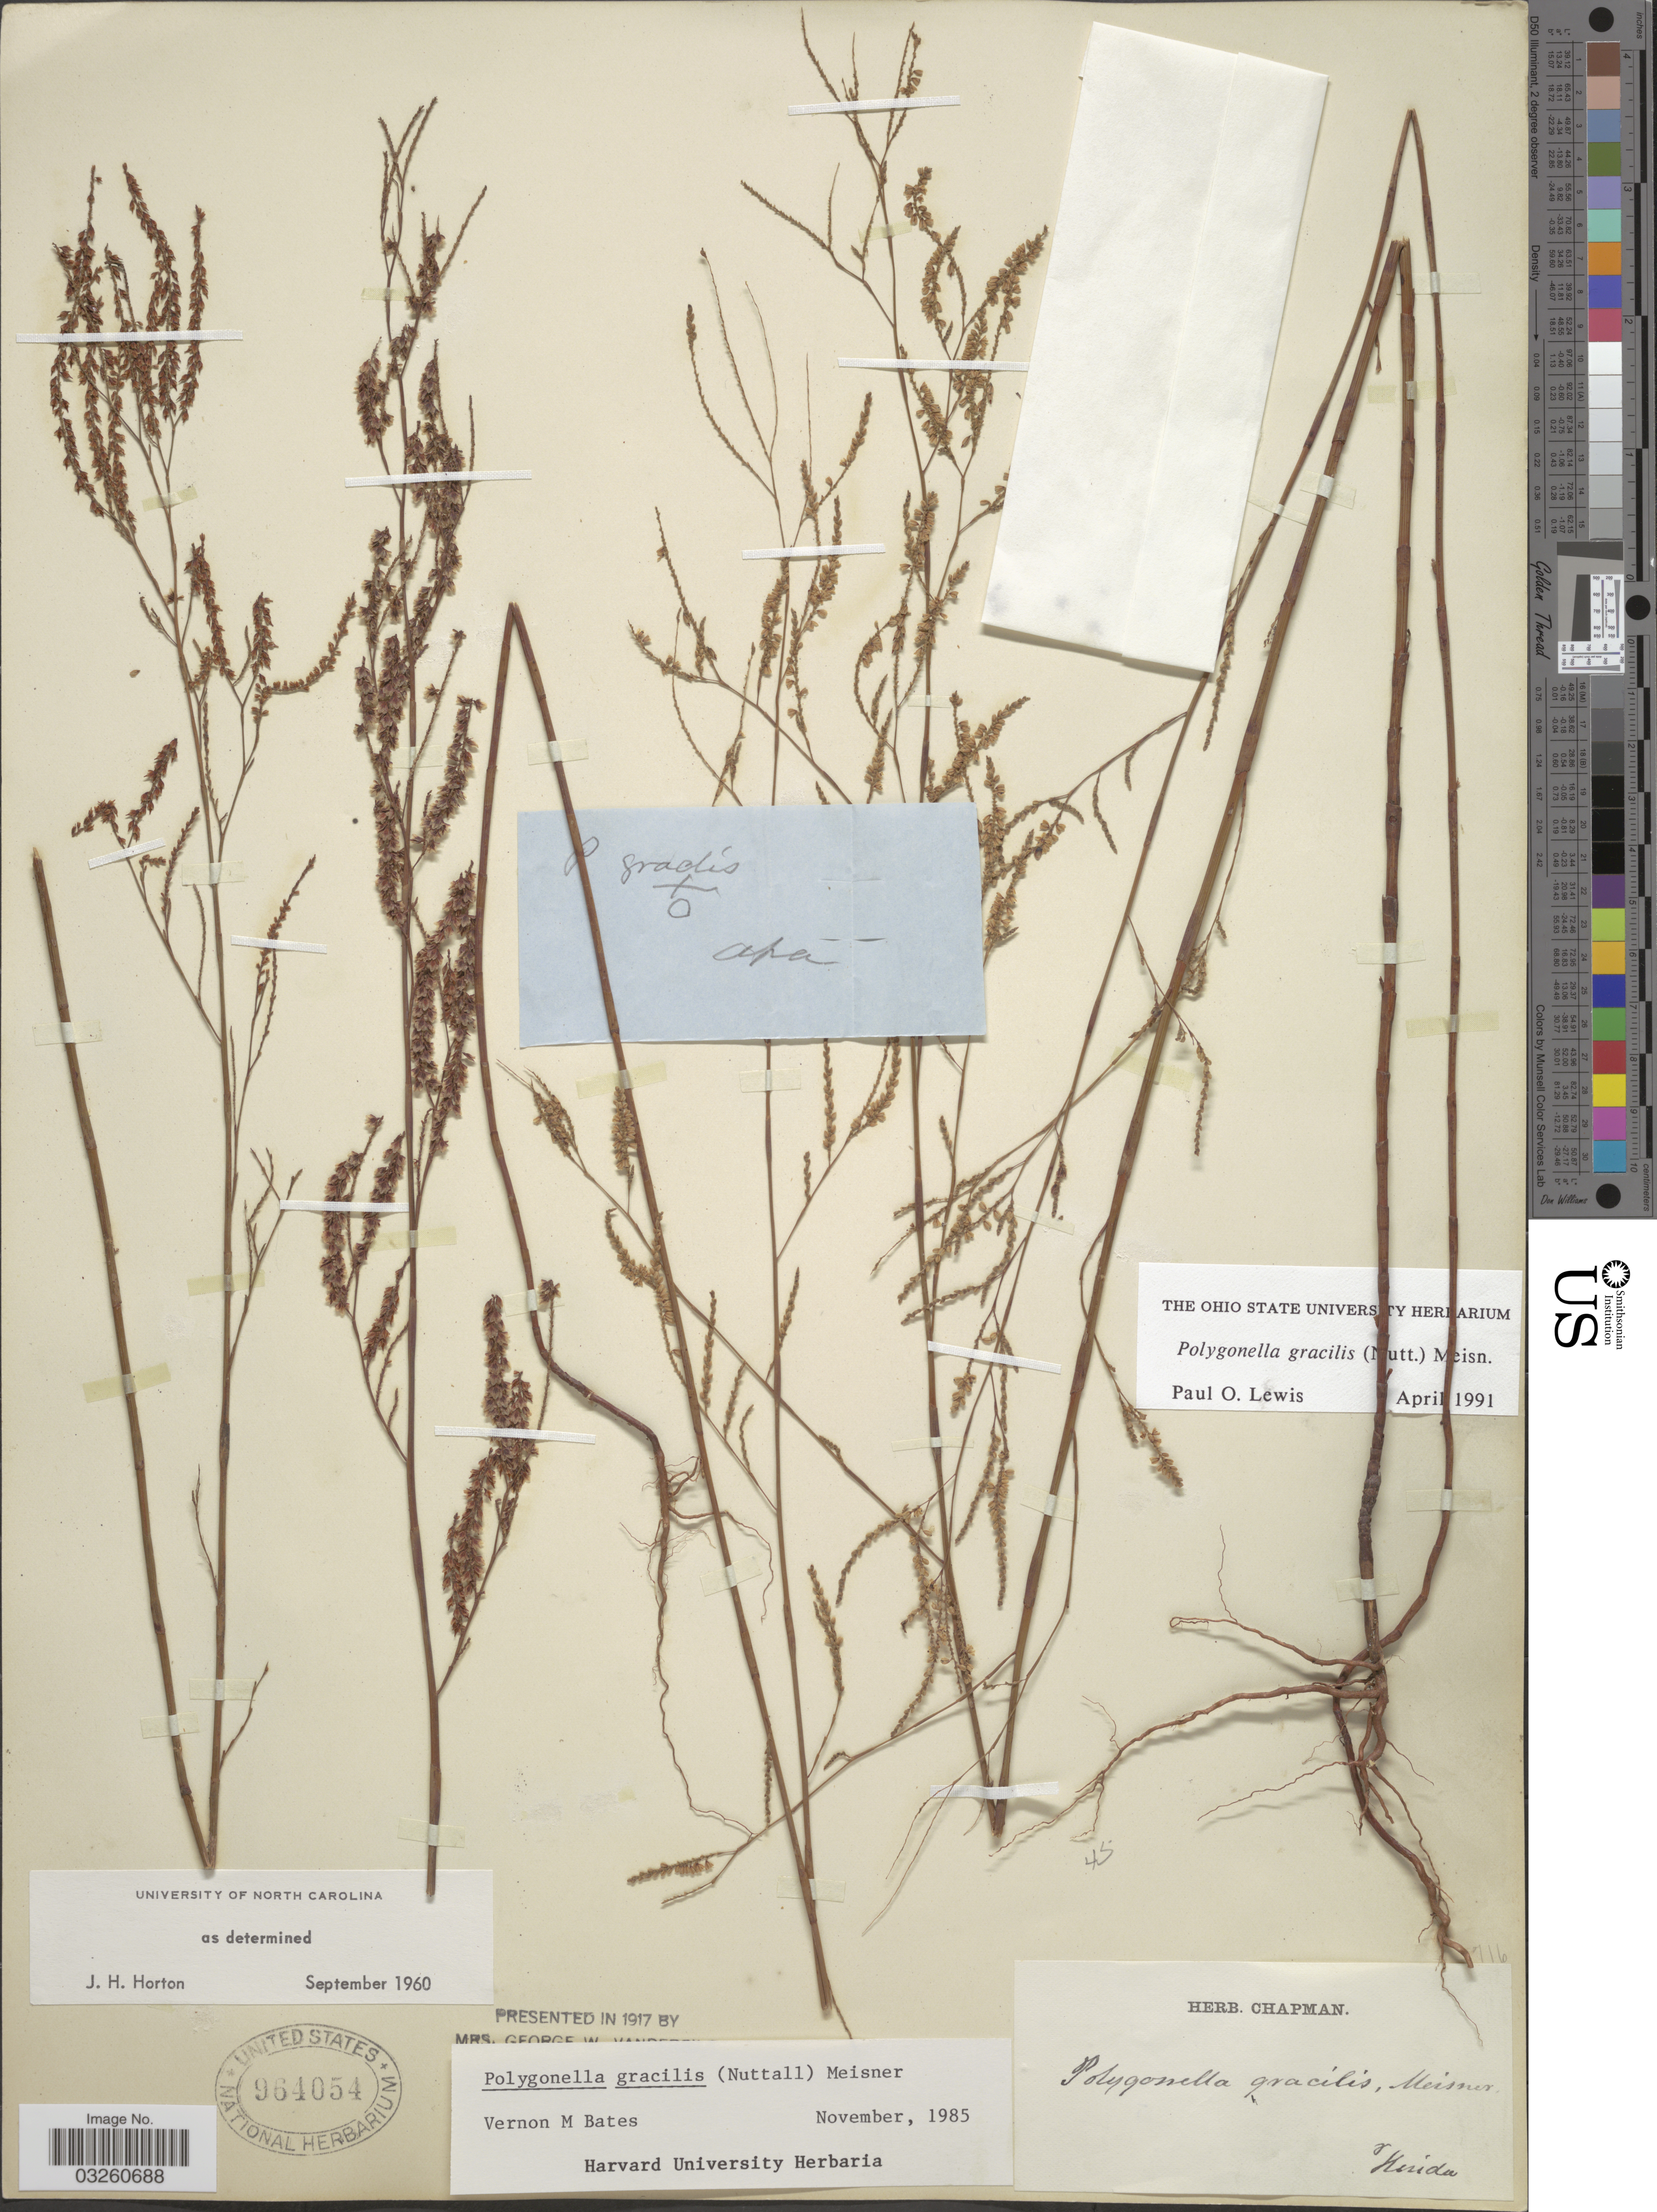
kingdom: Plantae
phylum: Tracheophyta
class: Magnoliopsida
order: Caryophyllales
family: Polygonaceae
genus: Polygonella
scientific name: Polygonella gracilis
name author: (Nutt.) Meisn.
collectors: ex herb. Chapman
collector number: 716?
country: United States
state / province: Florida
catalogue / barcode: US 964054